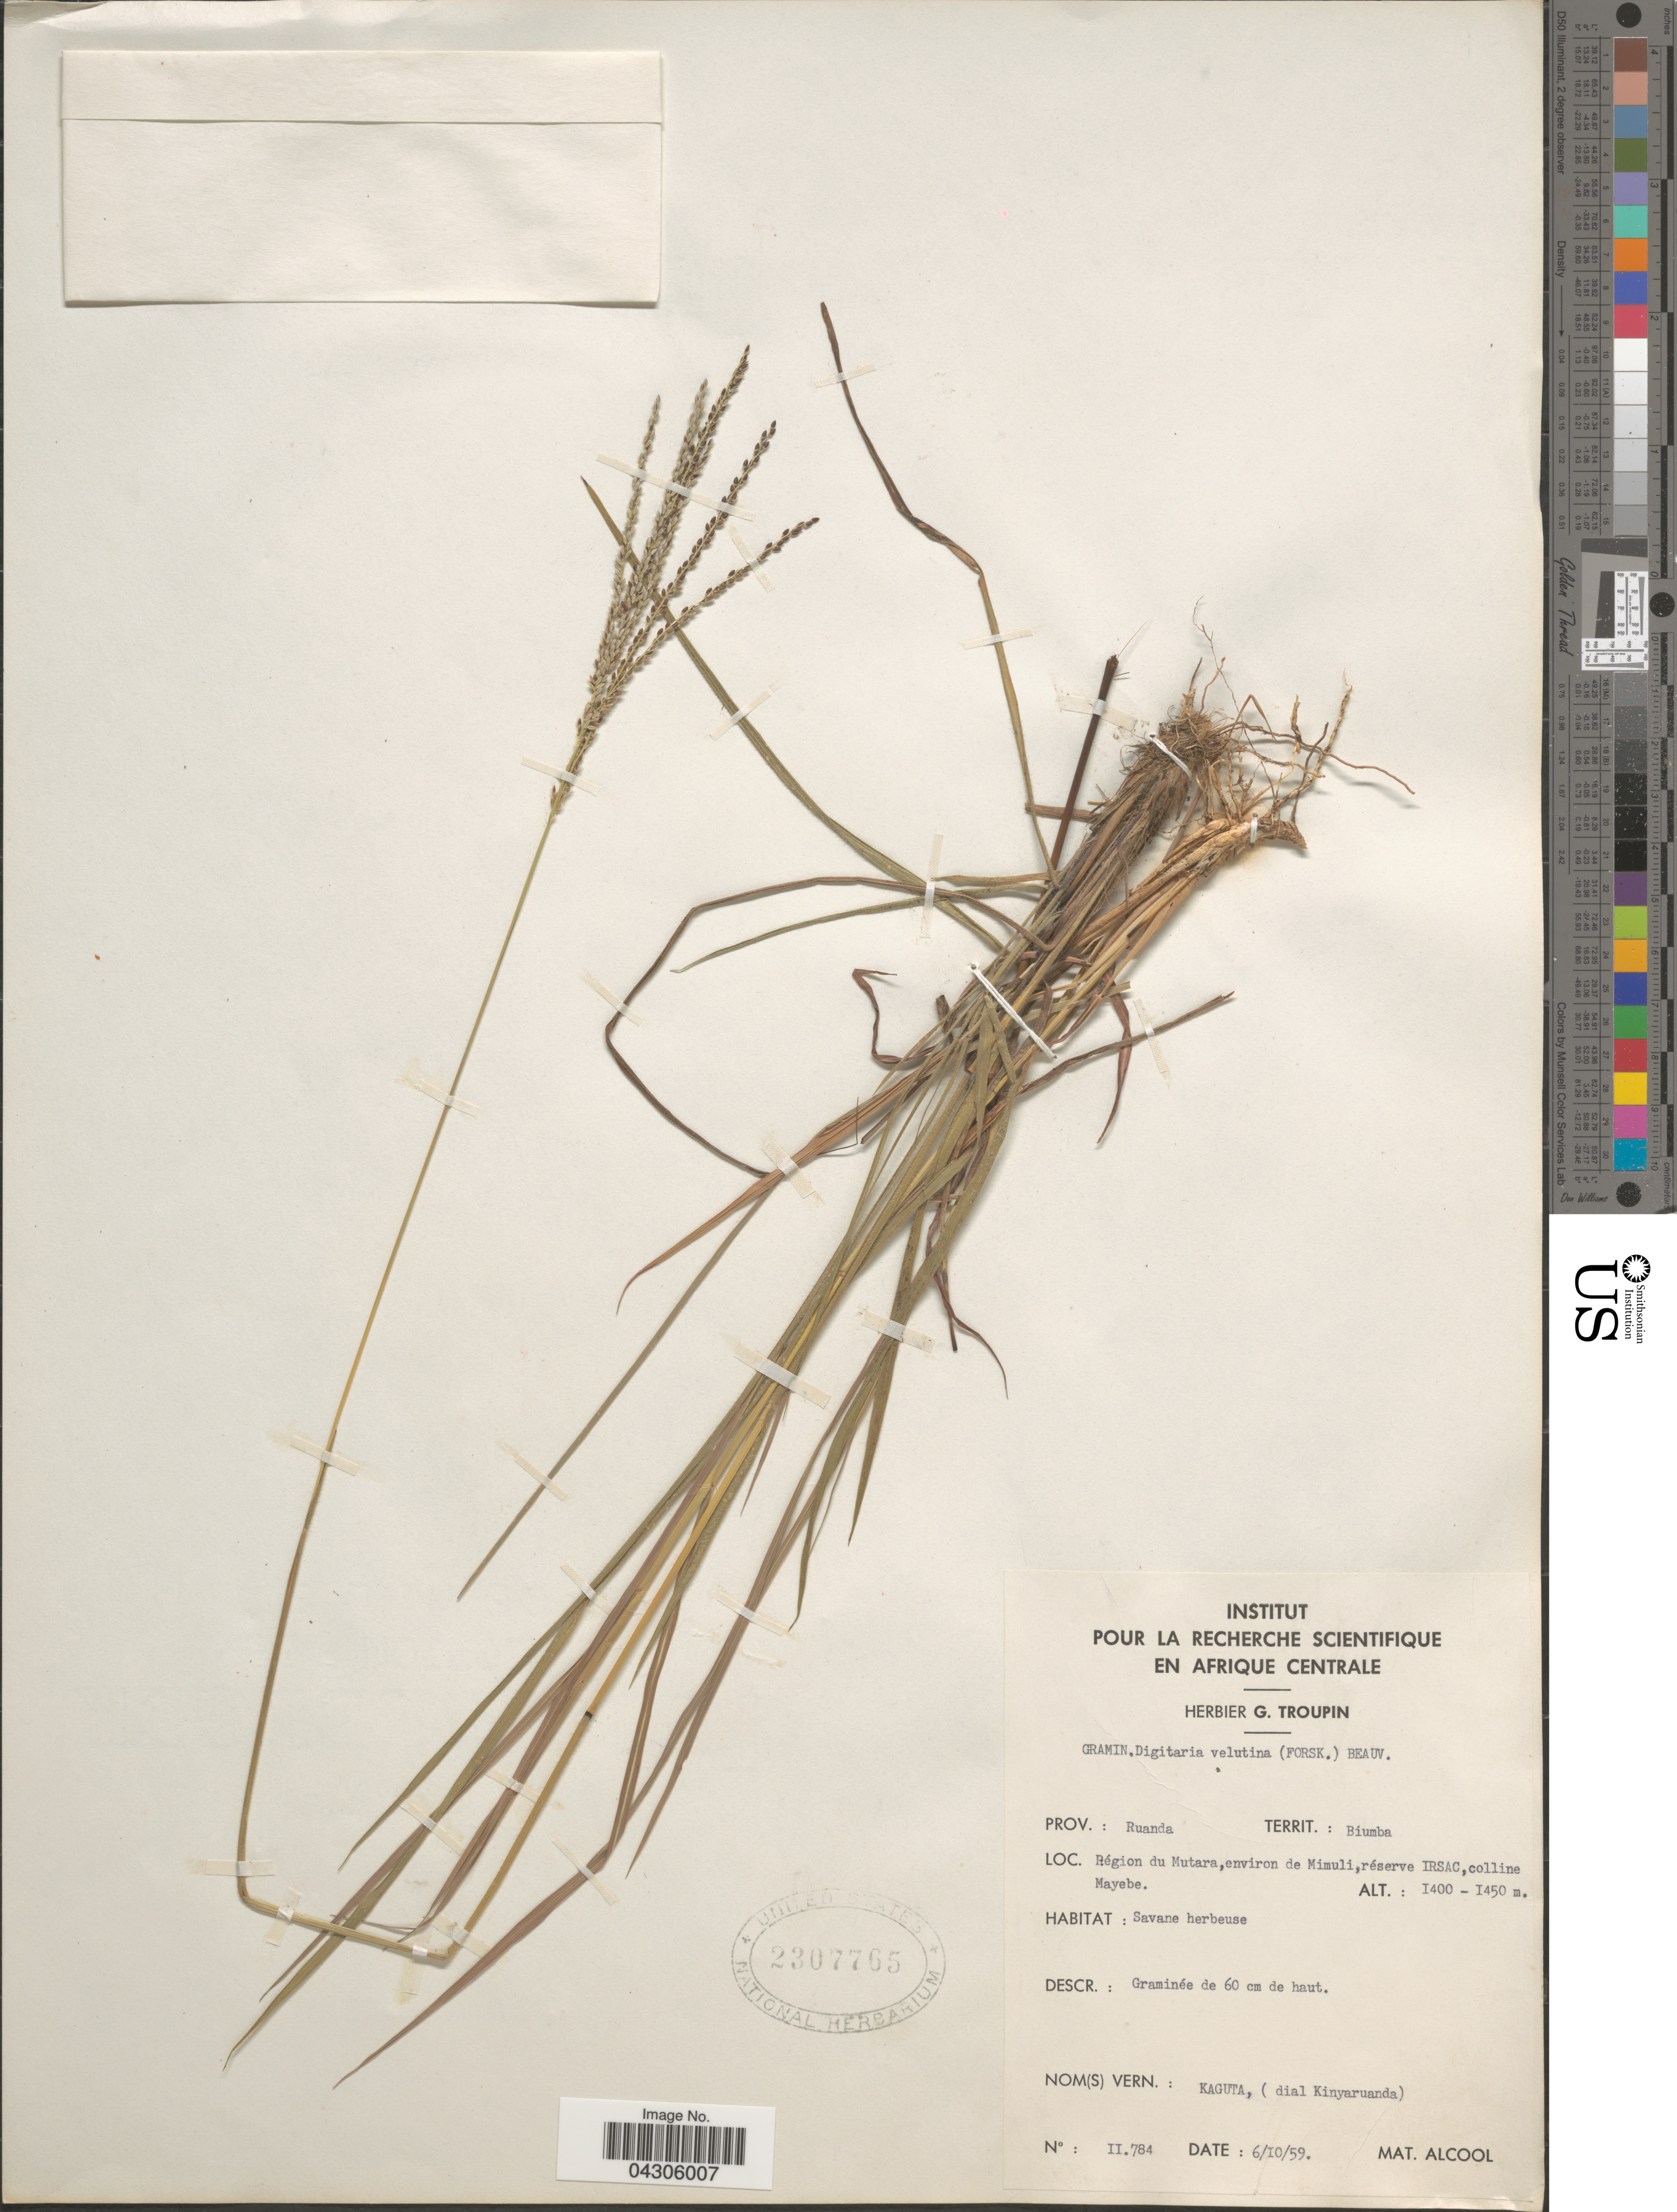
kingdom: Plantae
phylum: Tracheophyta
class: Liliopsida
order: Poales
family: Poaceae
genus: Digitaria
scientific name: Digitaria velutina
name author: (Forssk.) P. Beauv.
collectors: M. Alcool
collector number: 11784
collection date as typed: Transcribed d/m/y: 6/10/59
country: Rwanda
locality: Prov. Ruanda. Territ. Biumba. Région du Mutara, environ de Mimuli, réserve IRSAC, colline Mayebe.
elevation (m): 1400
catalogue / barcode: US 2307765